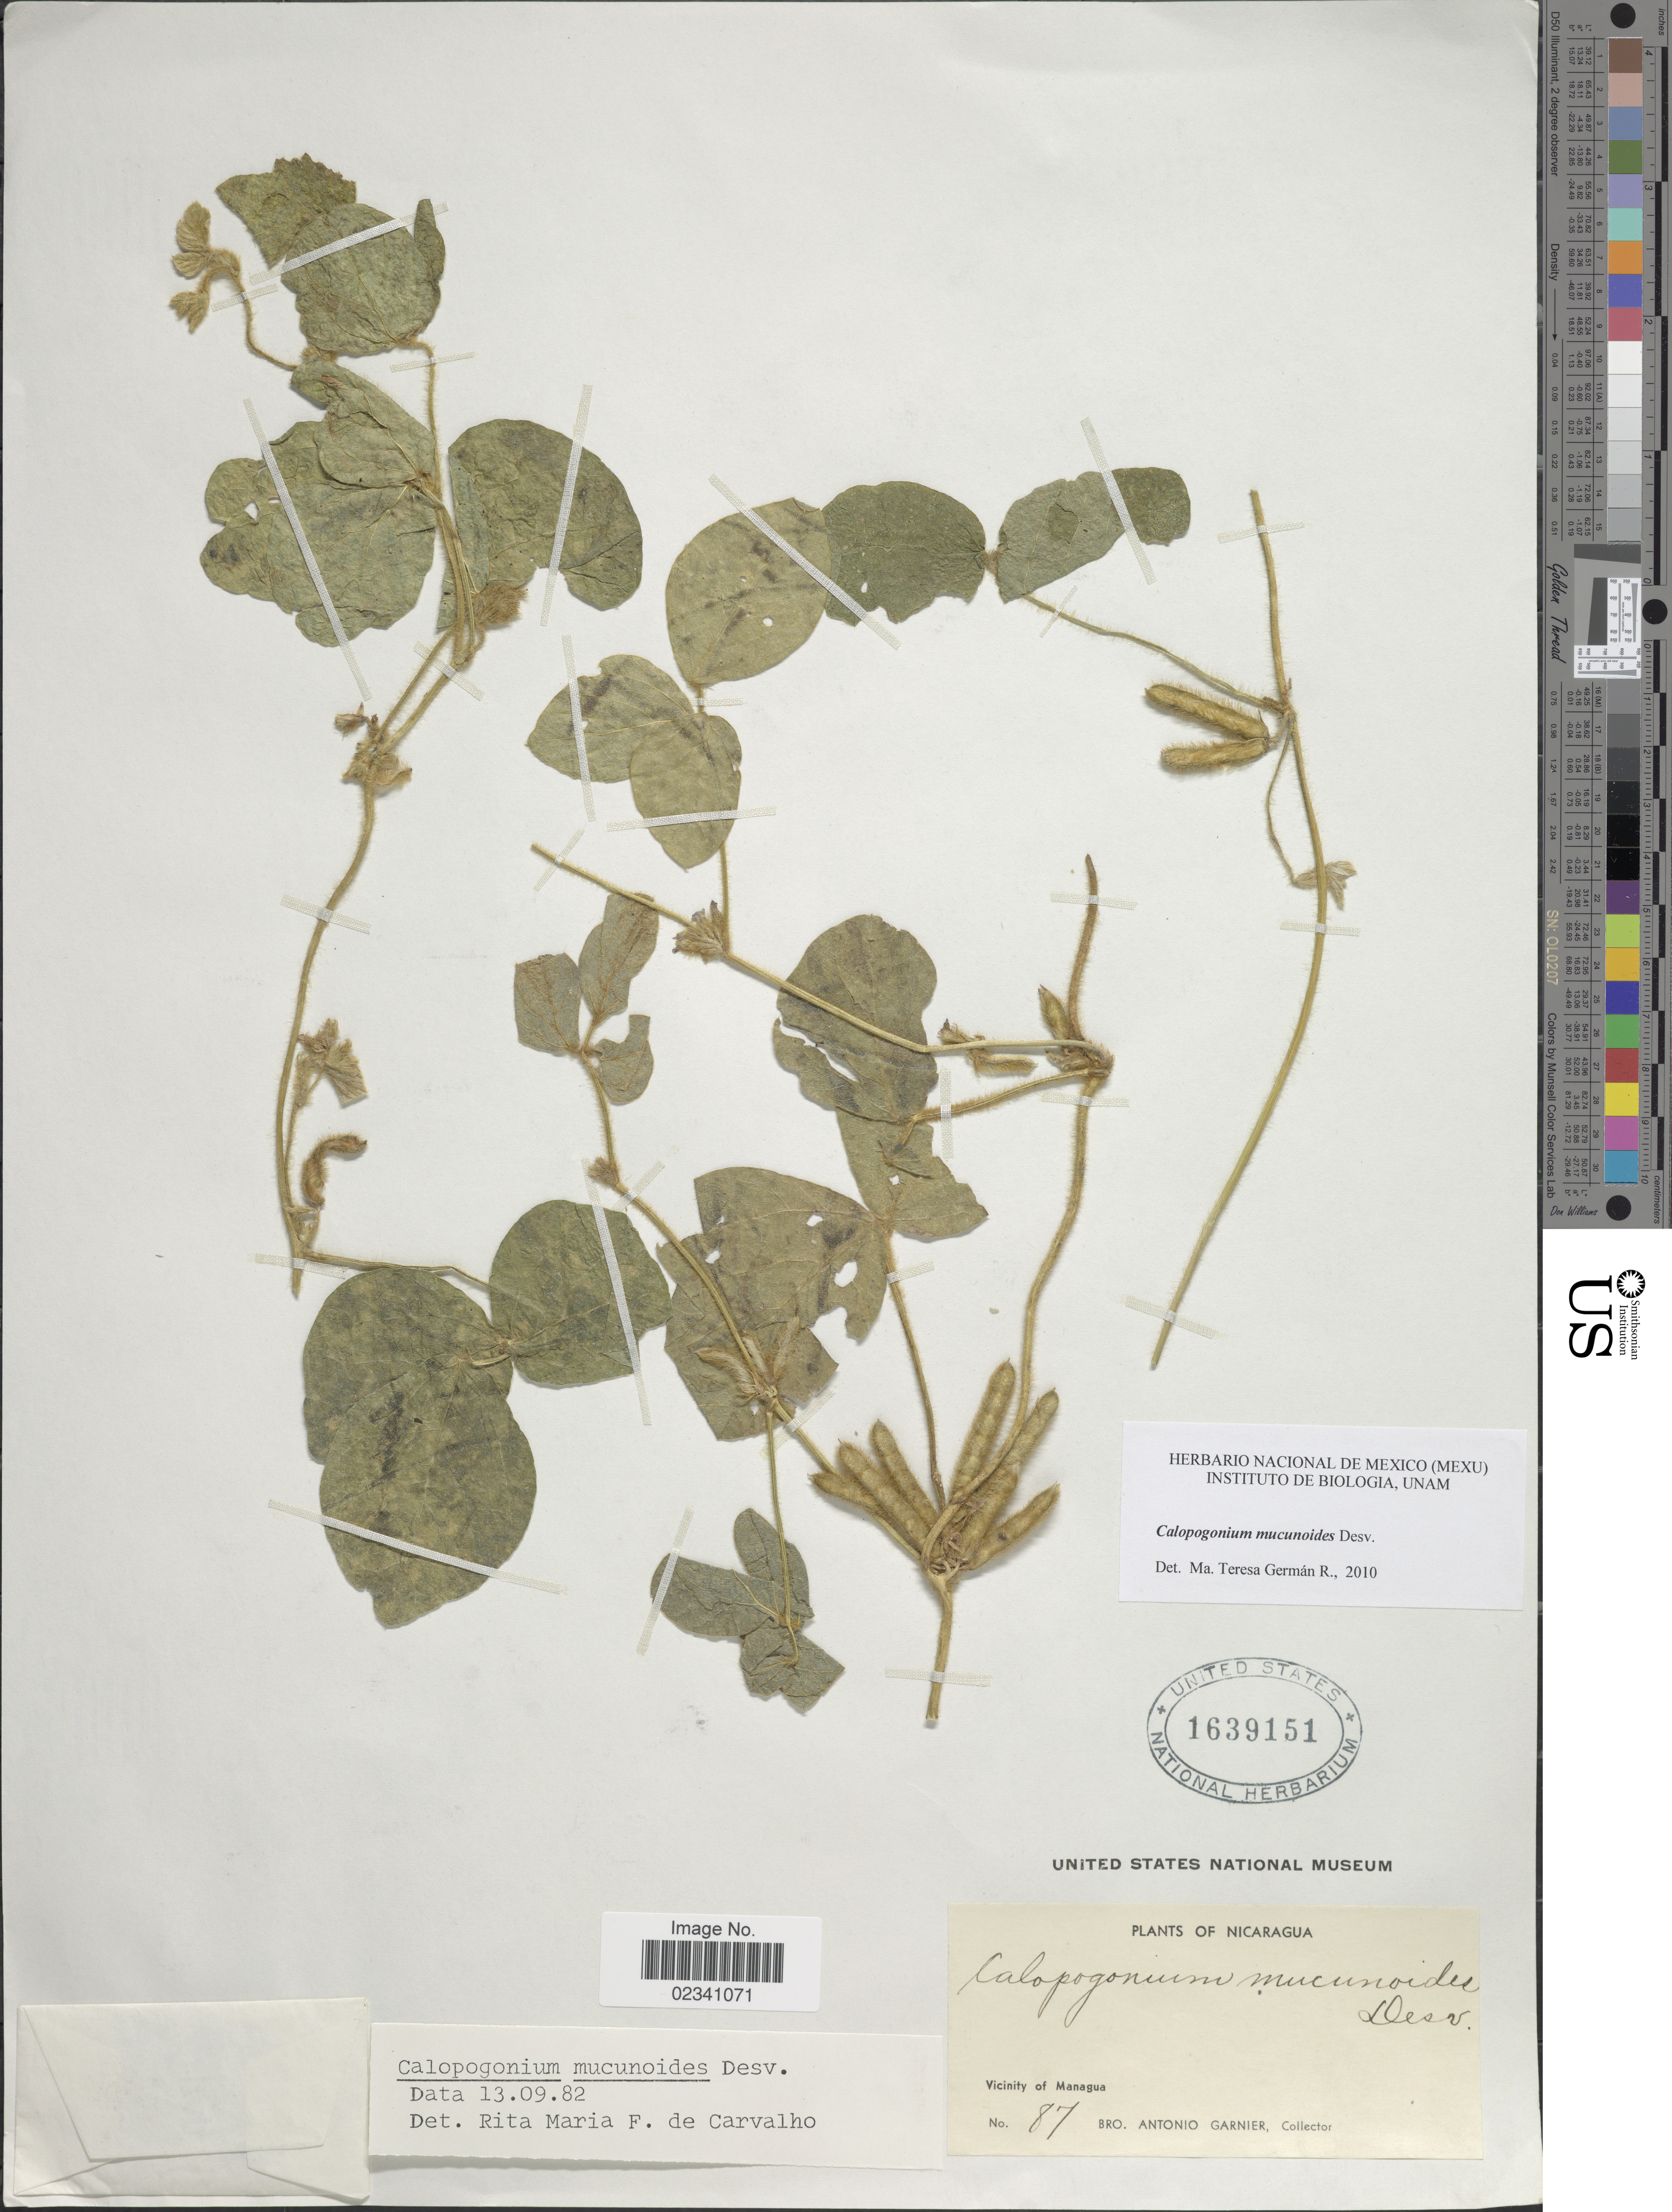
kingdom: Plantae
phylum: Tracheophyta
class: Magnoliopsida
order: Fabales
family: Fabaceae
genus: Calopogonium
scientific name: Calopogonium mucunoides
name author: Desv.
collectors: Bro. A. Garnier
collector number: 87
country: Nicaragua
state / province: Managua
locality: Vicinity of Managua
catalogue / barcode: US 1639151